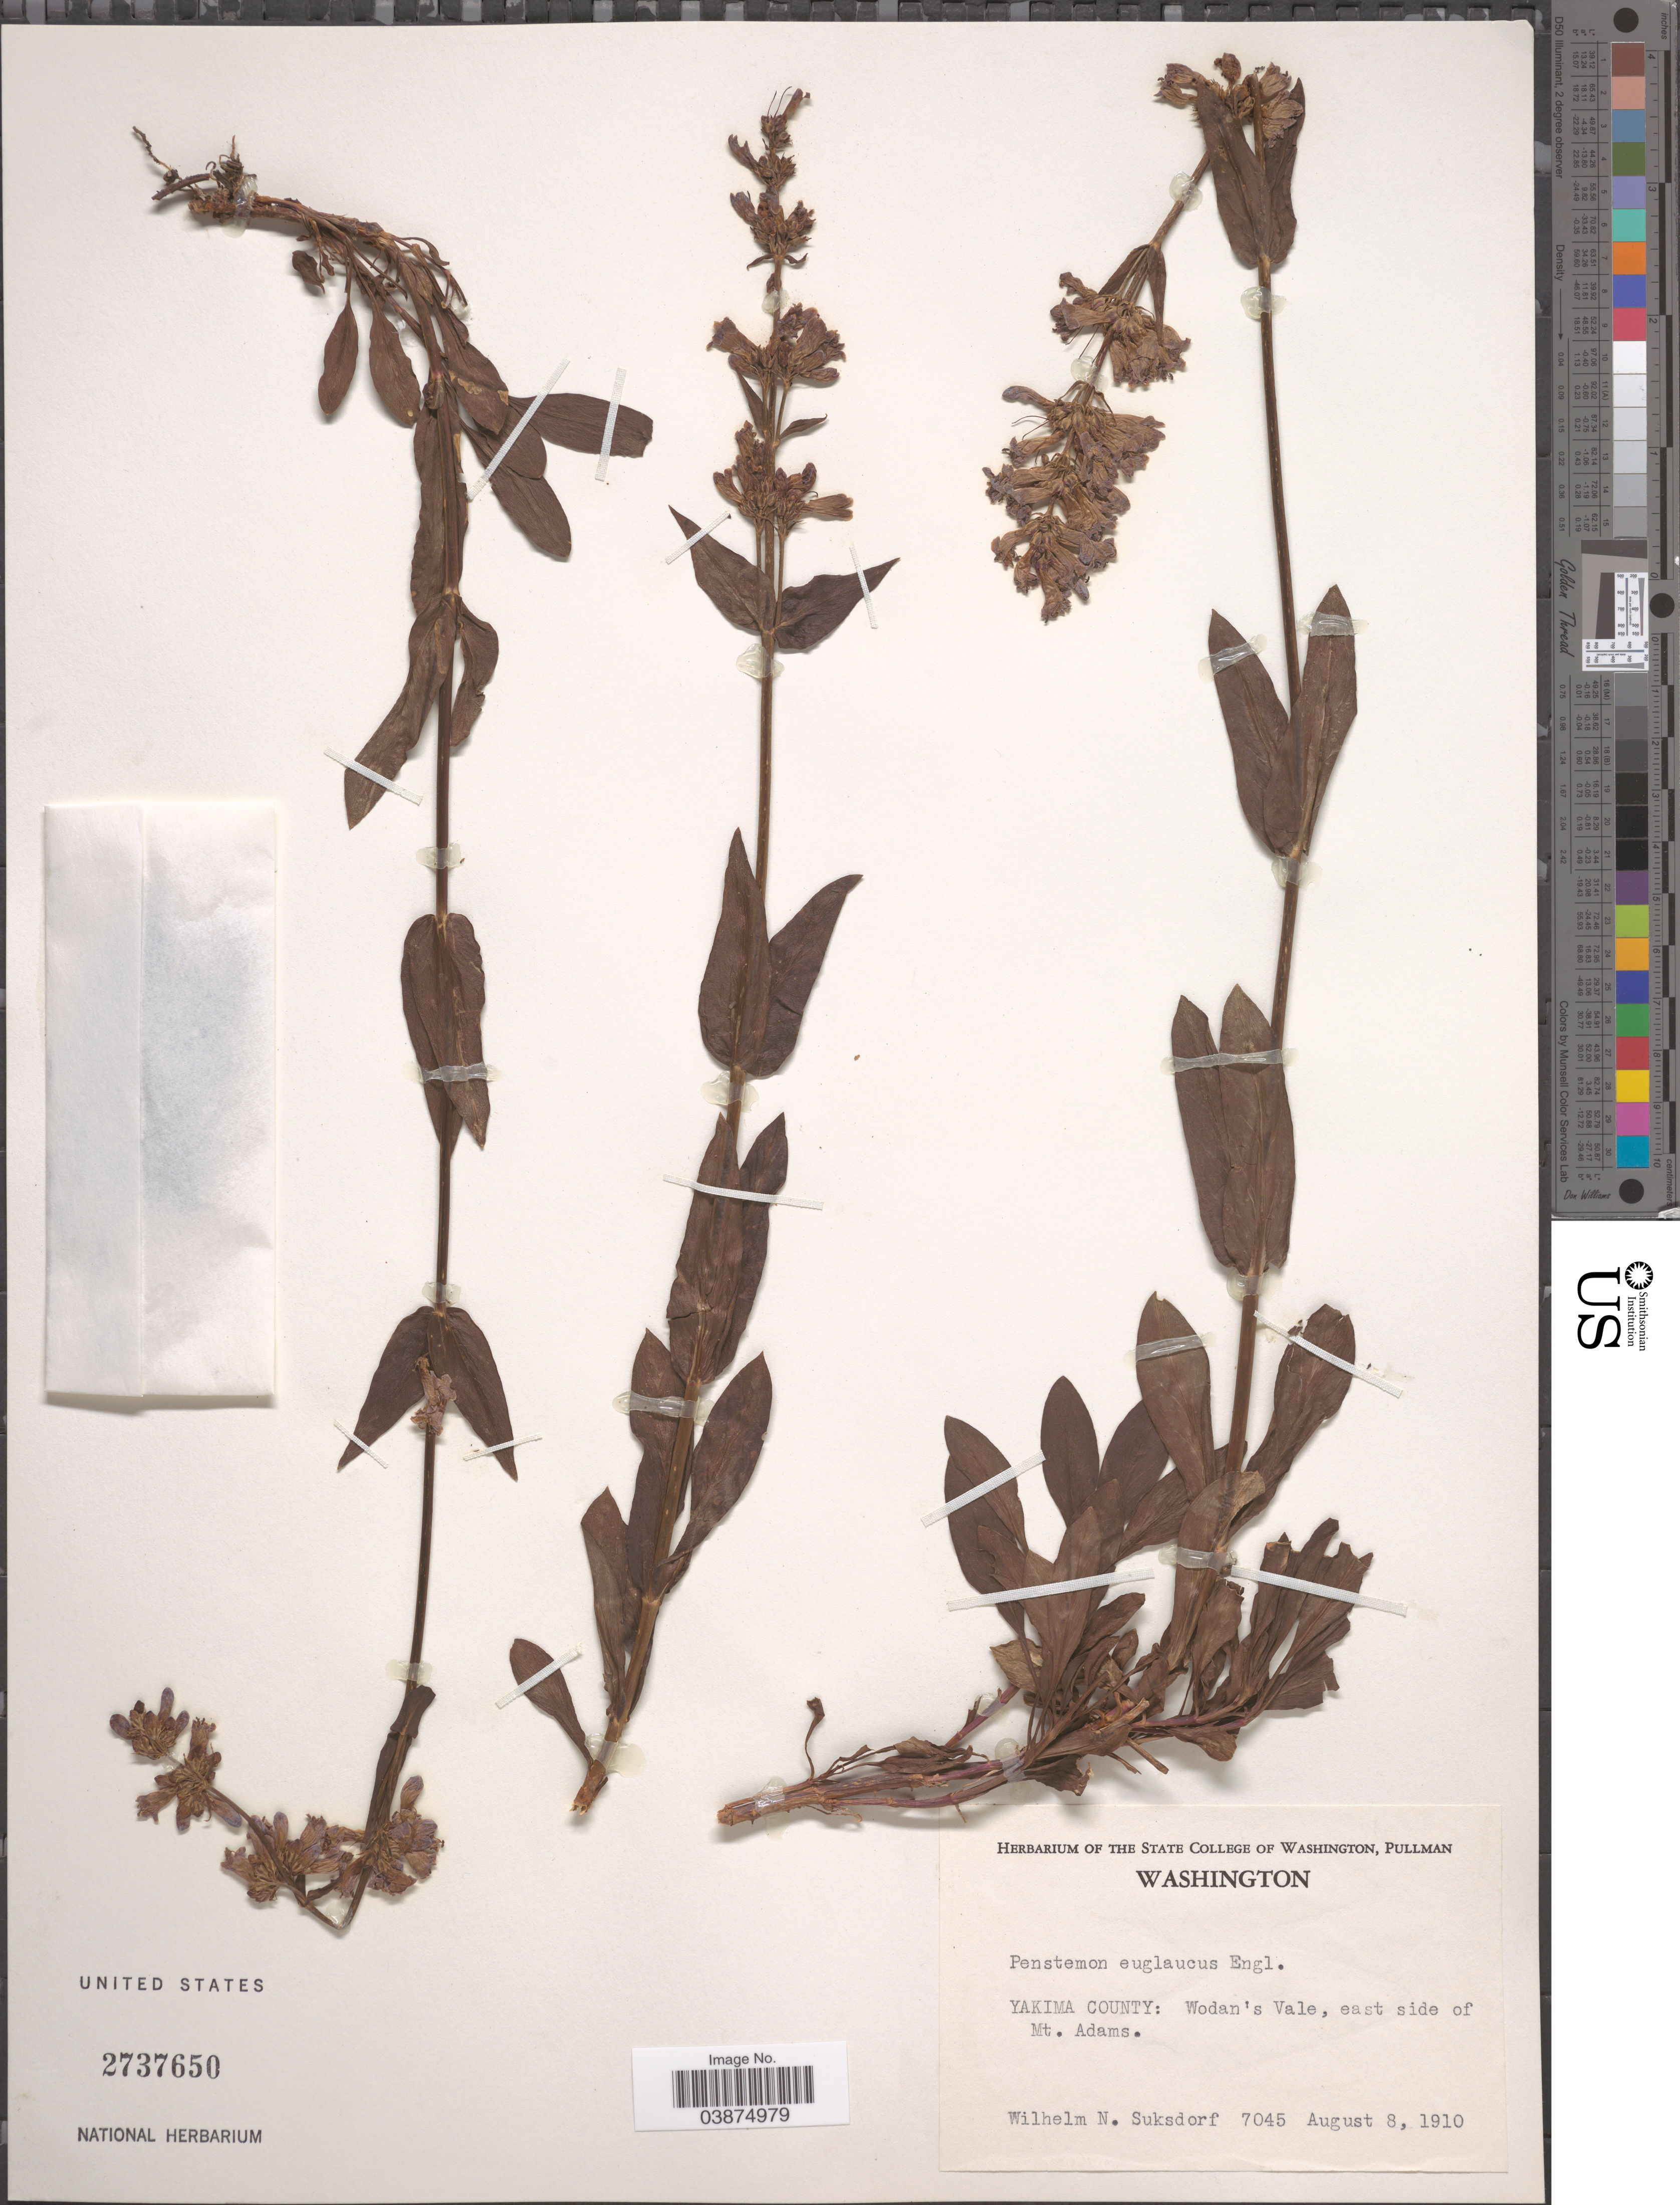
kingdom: Plantae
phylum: Tracheophyta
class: Magnoliopsida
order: Lamiales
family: Plantaginaceae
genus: Penstemon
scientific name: Penstemon euglaucus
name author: English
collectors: W. N. Suksdorf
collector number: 7045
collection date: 1910-08-08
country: United States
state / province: Washington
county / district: Yakima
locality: Yakima County: Wodan's Vale, east side of Mt. Adams.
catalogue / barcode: US 2737650